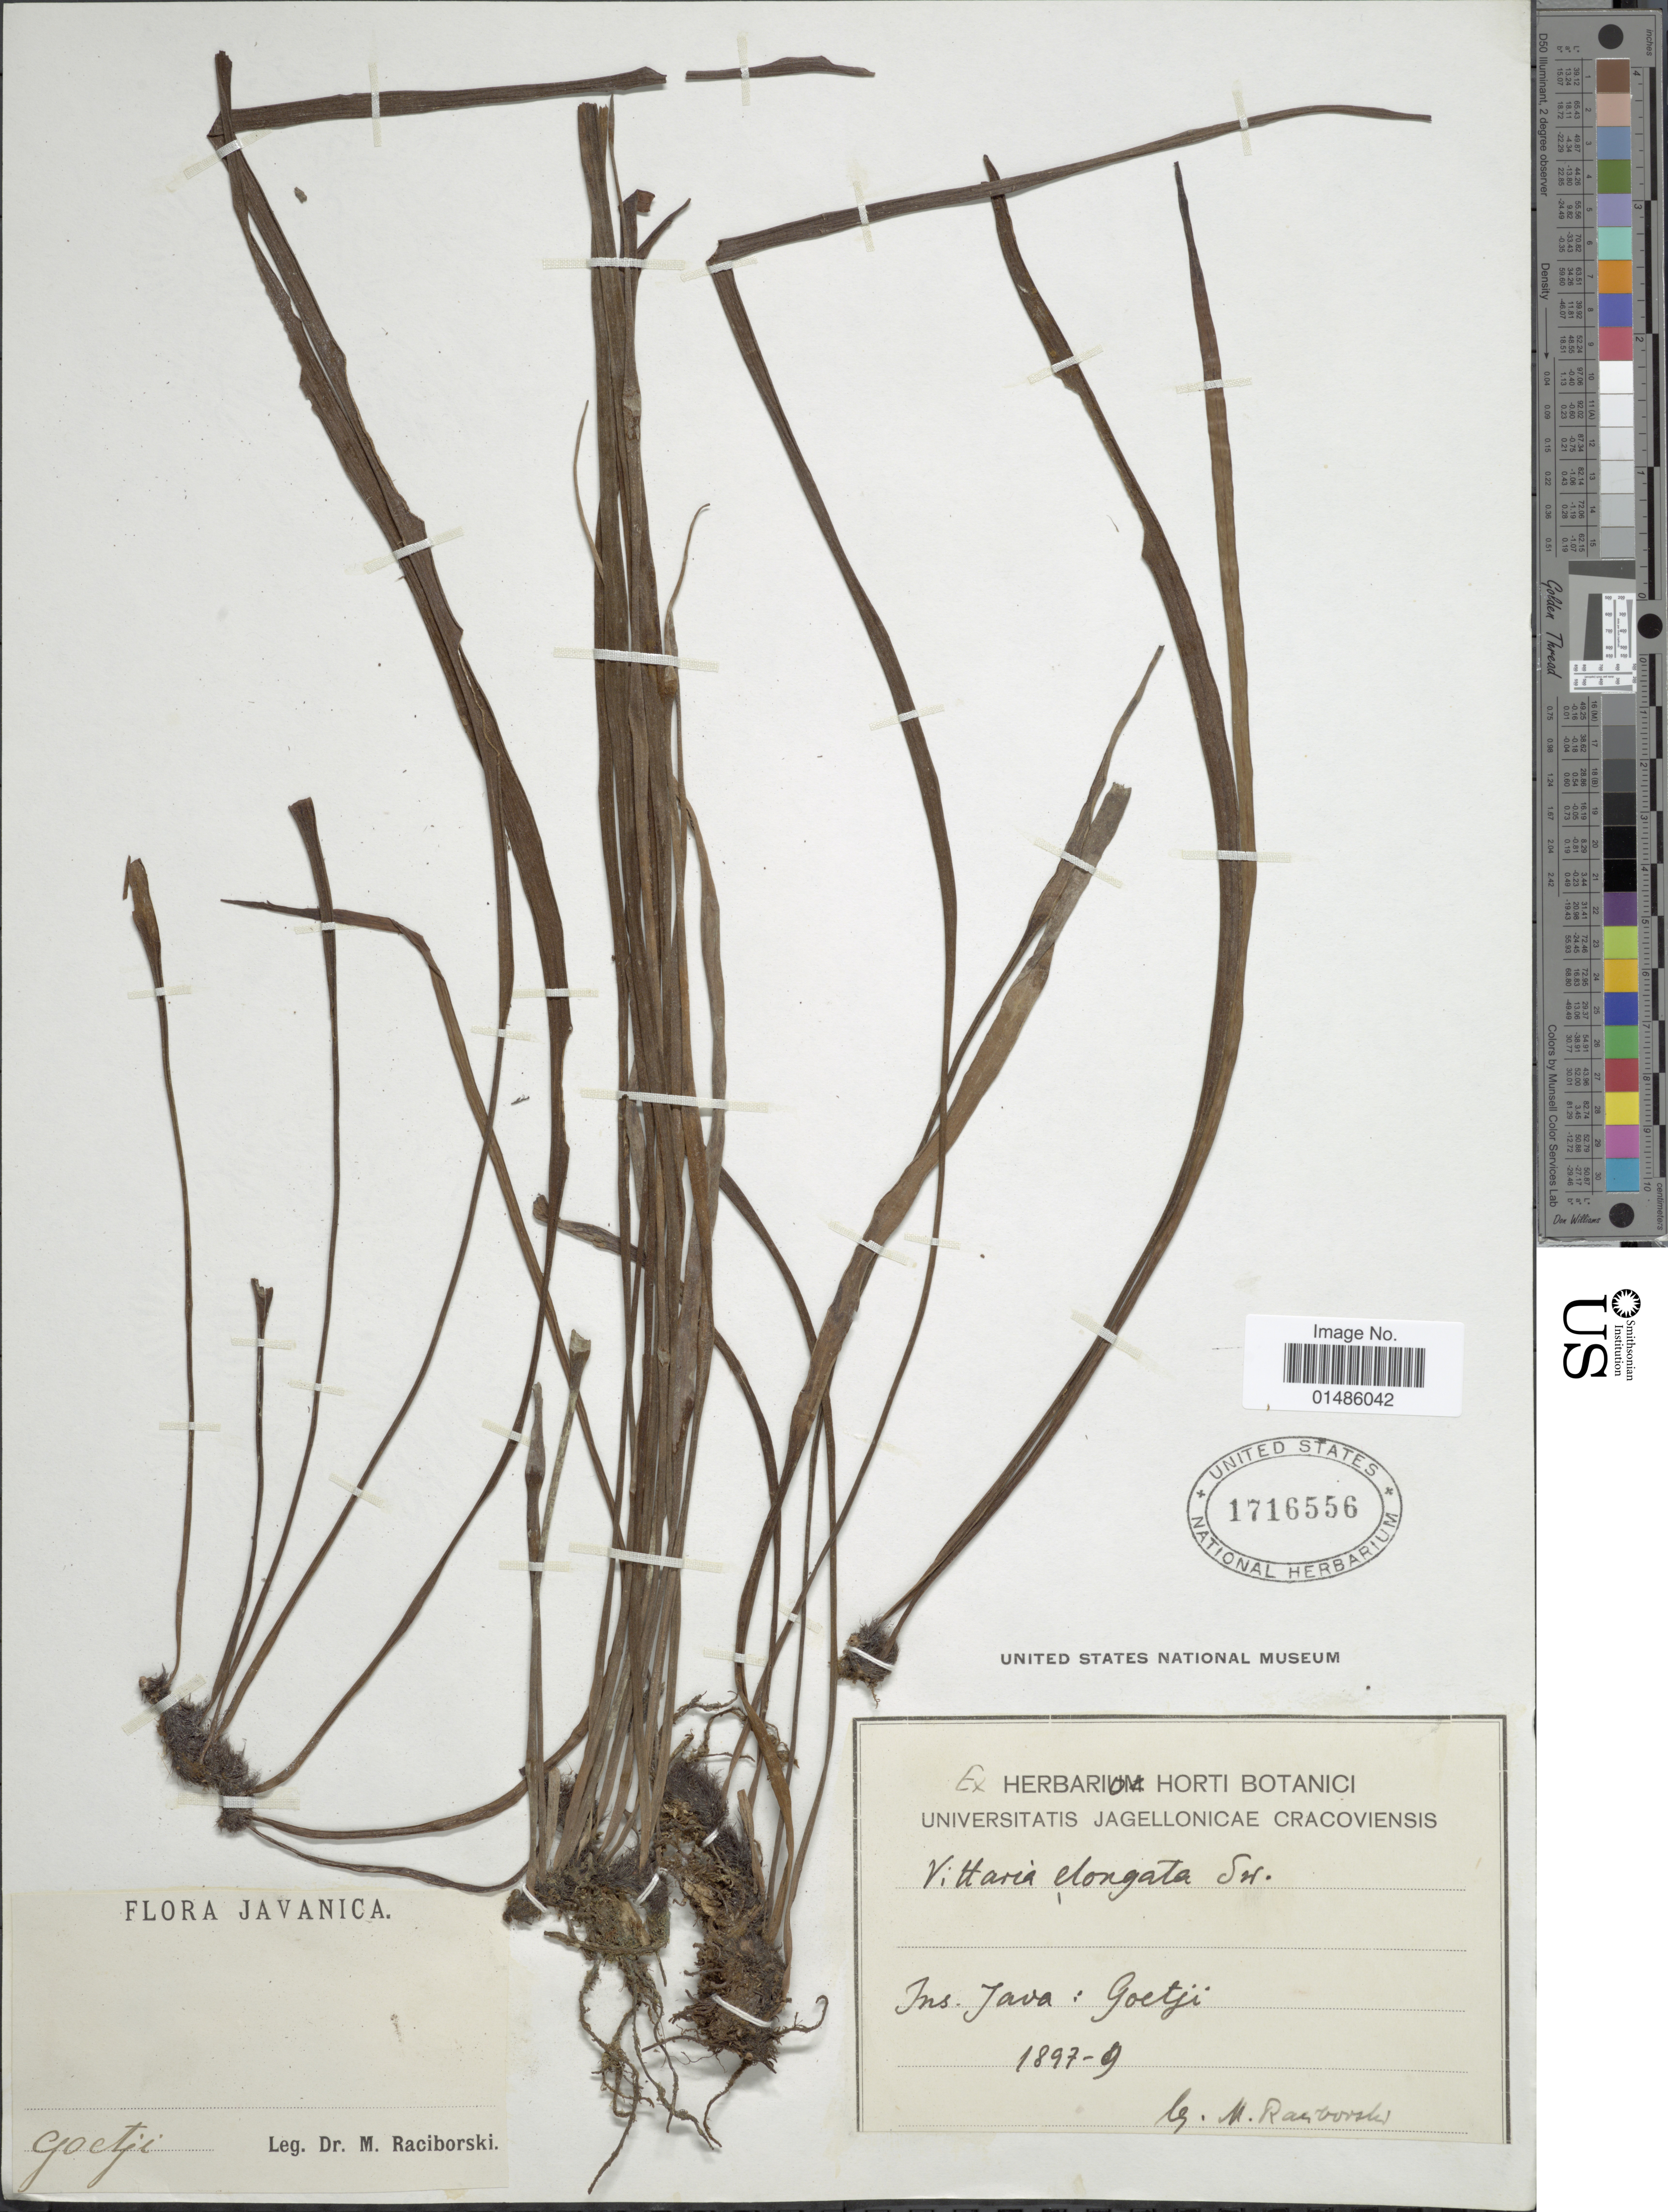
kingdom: Plantae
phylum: Tracheophyta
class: Polypodiopsida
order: Polypodiales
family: Pteridaceae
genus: Haplopteris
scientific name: Haplopteris elongata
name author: (Sw.) Crane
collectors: M. Raciborski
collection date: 1897/1899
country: Indonesia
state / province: Java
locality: Ins. Java: Goetji.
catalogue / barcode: US 1716556